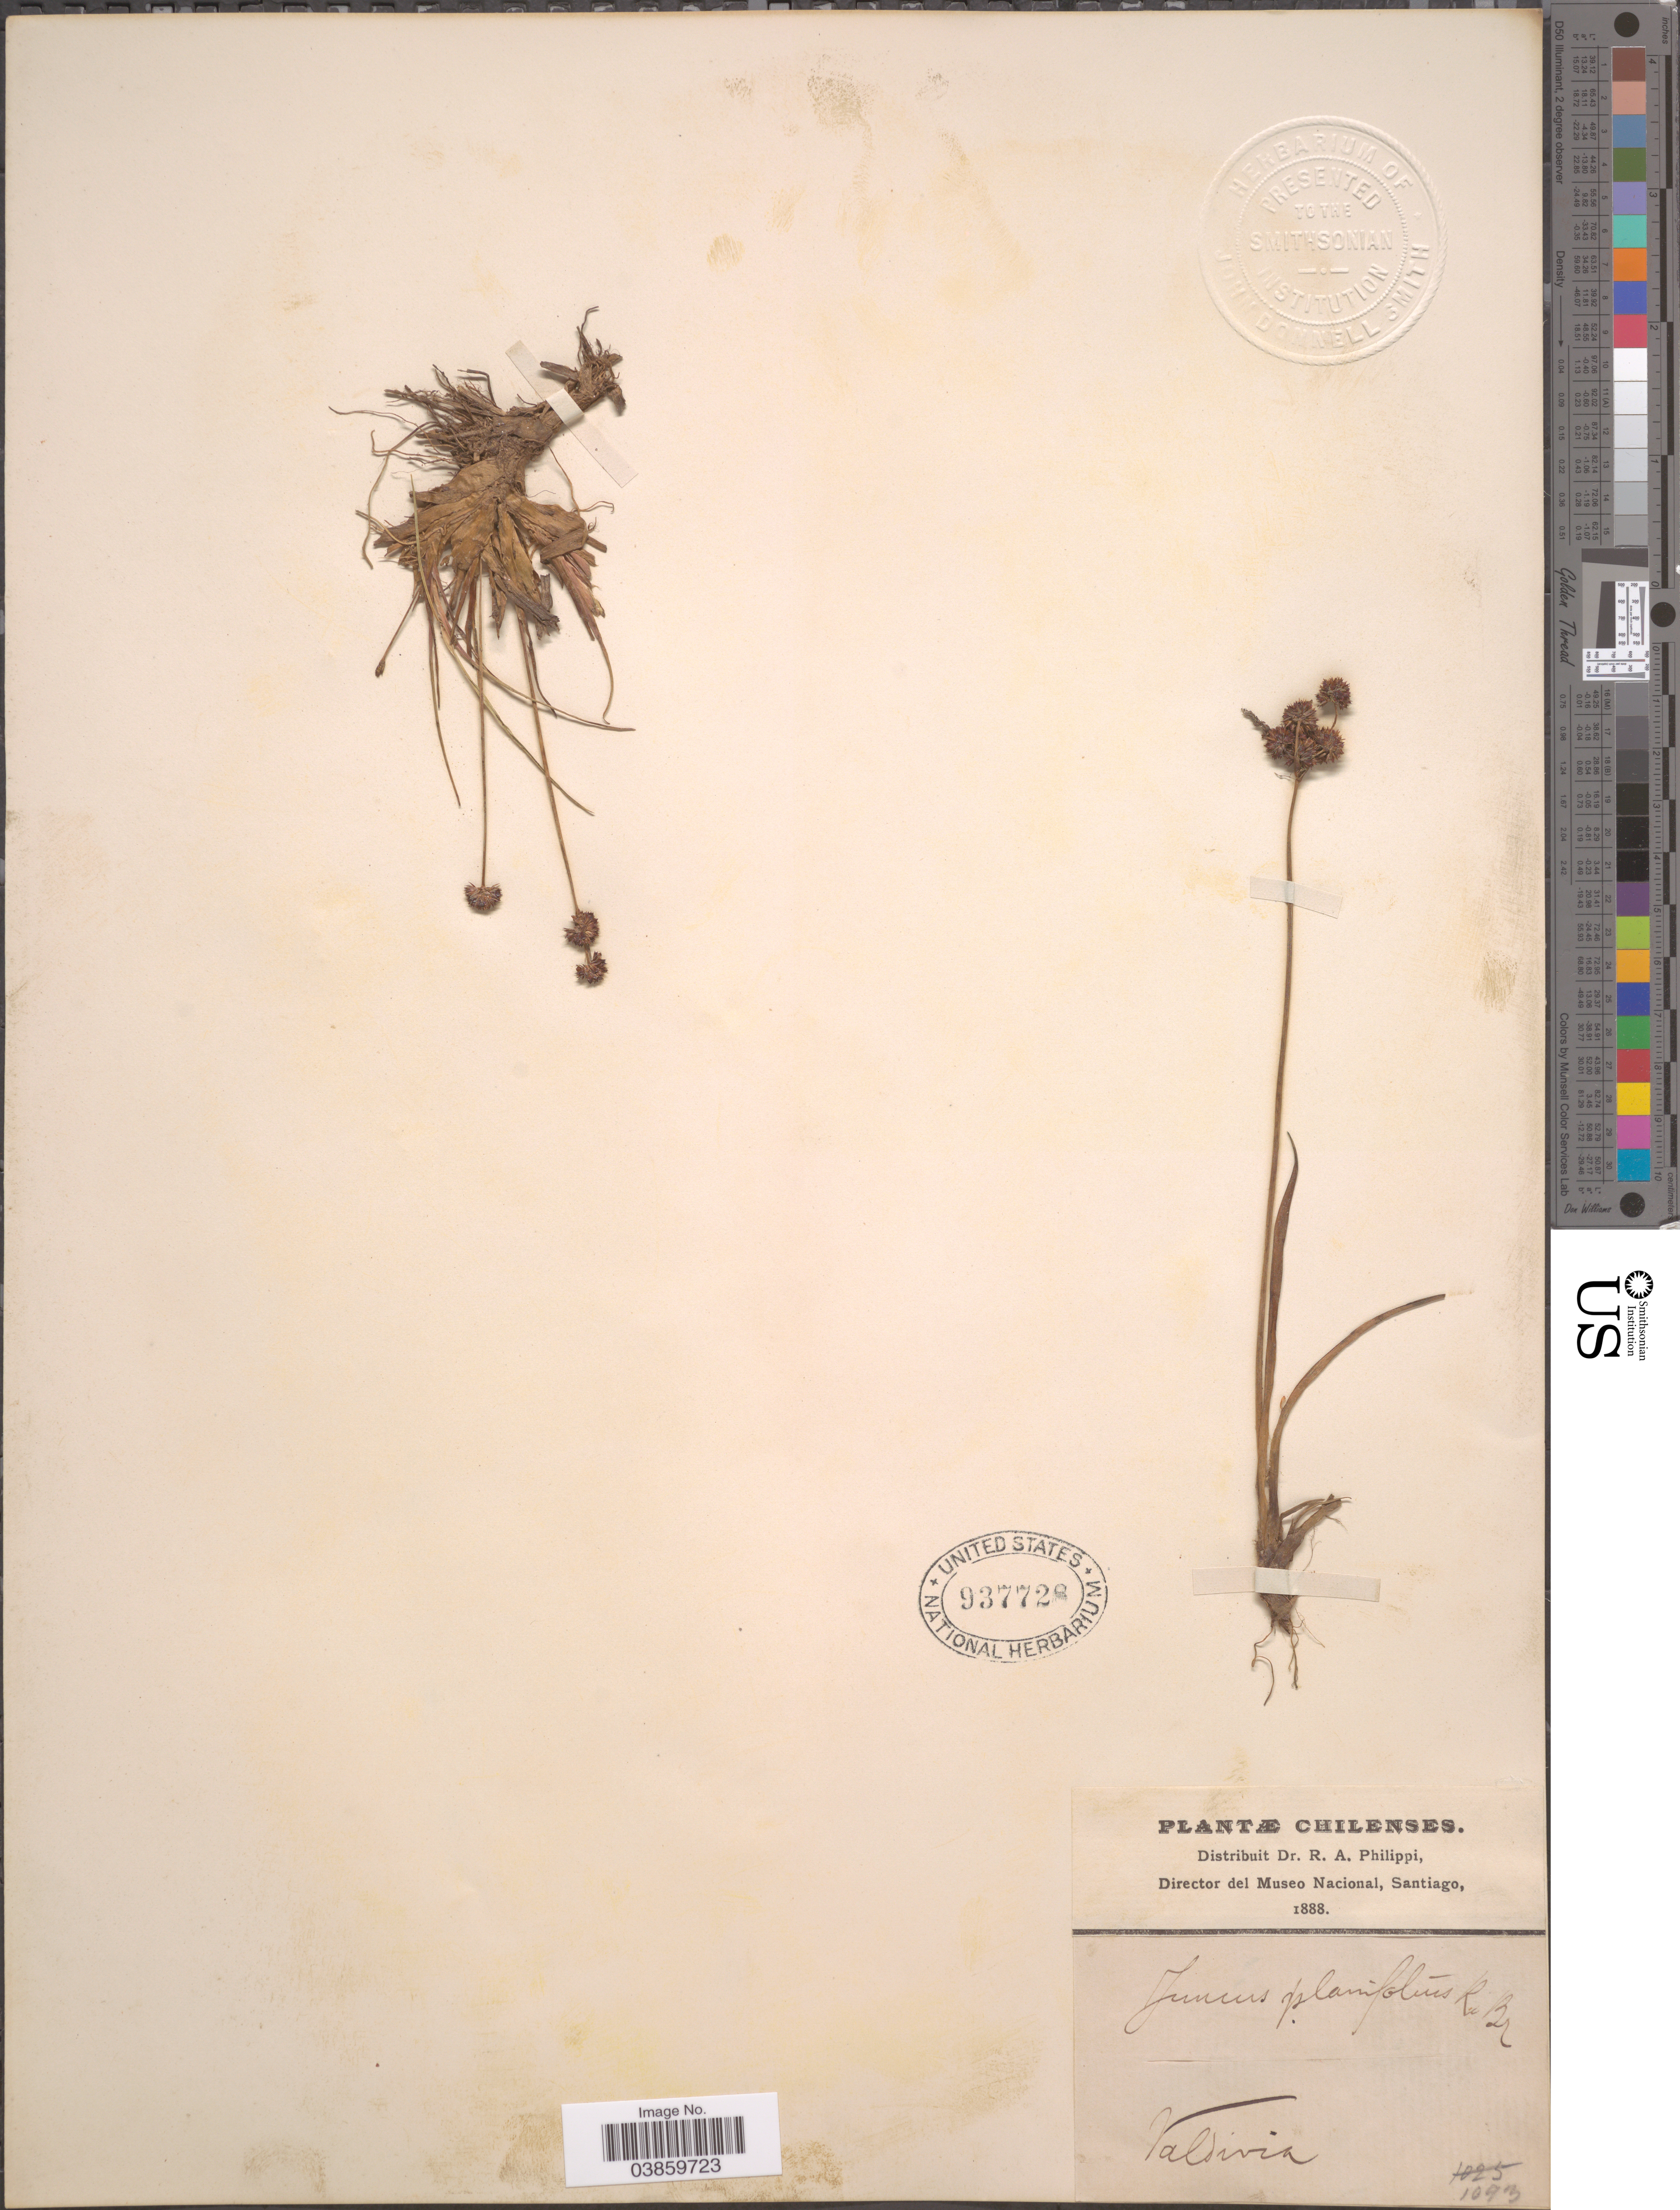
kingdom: Plantae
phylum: Tracheophyta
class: Liliopsida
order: Poales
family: Juncaceae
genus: Juncus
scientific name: Juncus planifolius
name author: R. Br.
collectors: ex. herb. R.A. Philippi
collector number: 1093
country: Chile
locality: Valdivia.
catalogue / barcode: US 937728